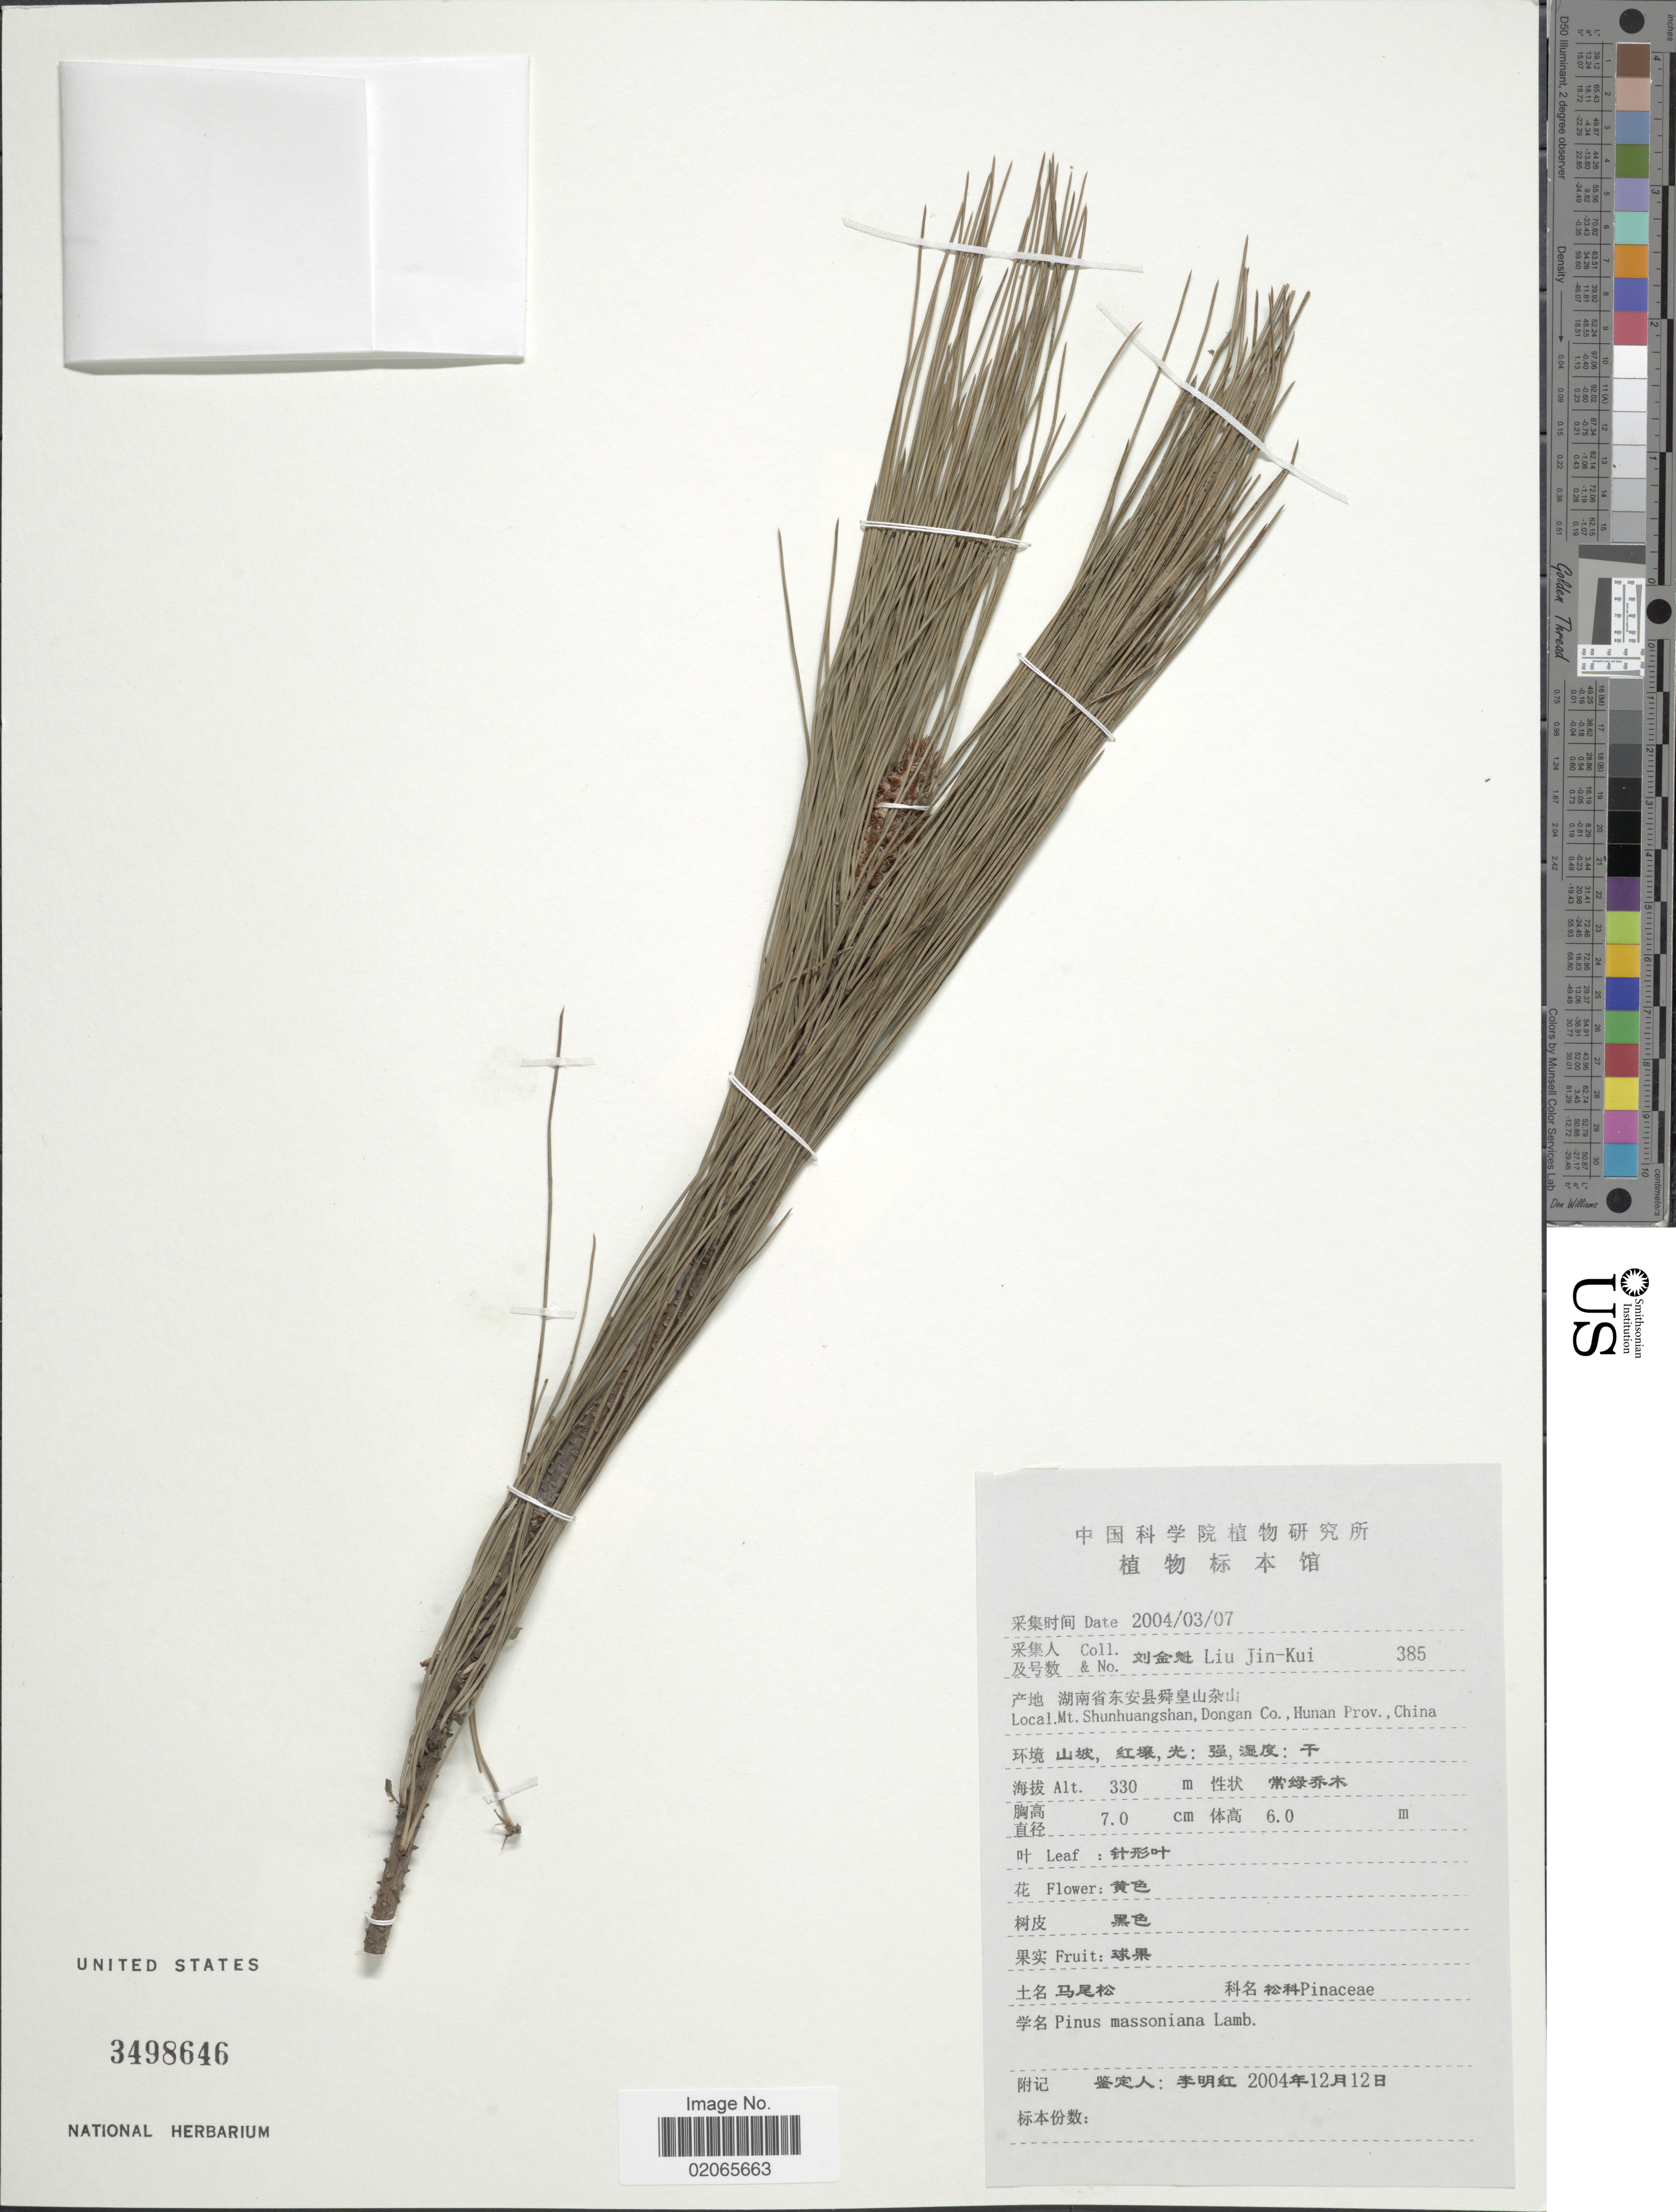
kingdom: Plantae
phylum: Tracheophyta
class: Pinopsida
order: Pinales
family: Pinaceae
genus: Pinus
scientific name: Pinus massoniana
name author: D. Don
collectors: J. K. Liu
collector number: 385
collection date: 2004-07-03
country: China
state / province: Hunan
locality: Mt. Shunhuangshan, Dongan Co, Hunan Prov., China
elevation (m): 330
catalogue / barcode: US 3498646